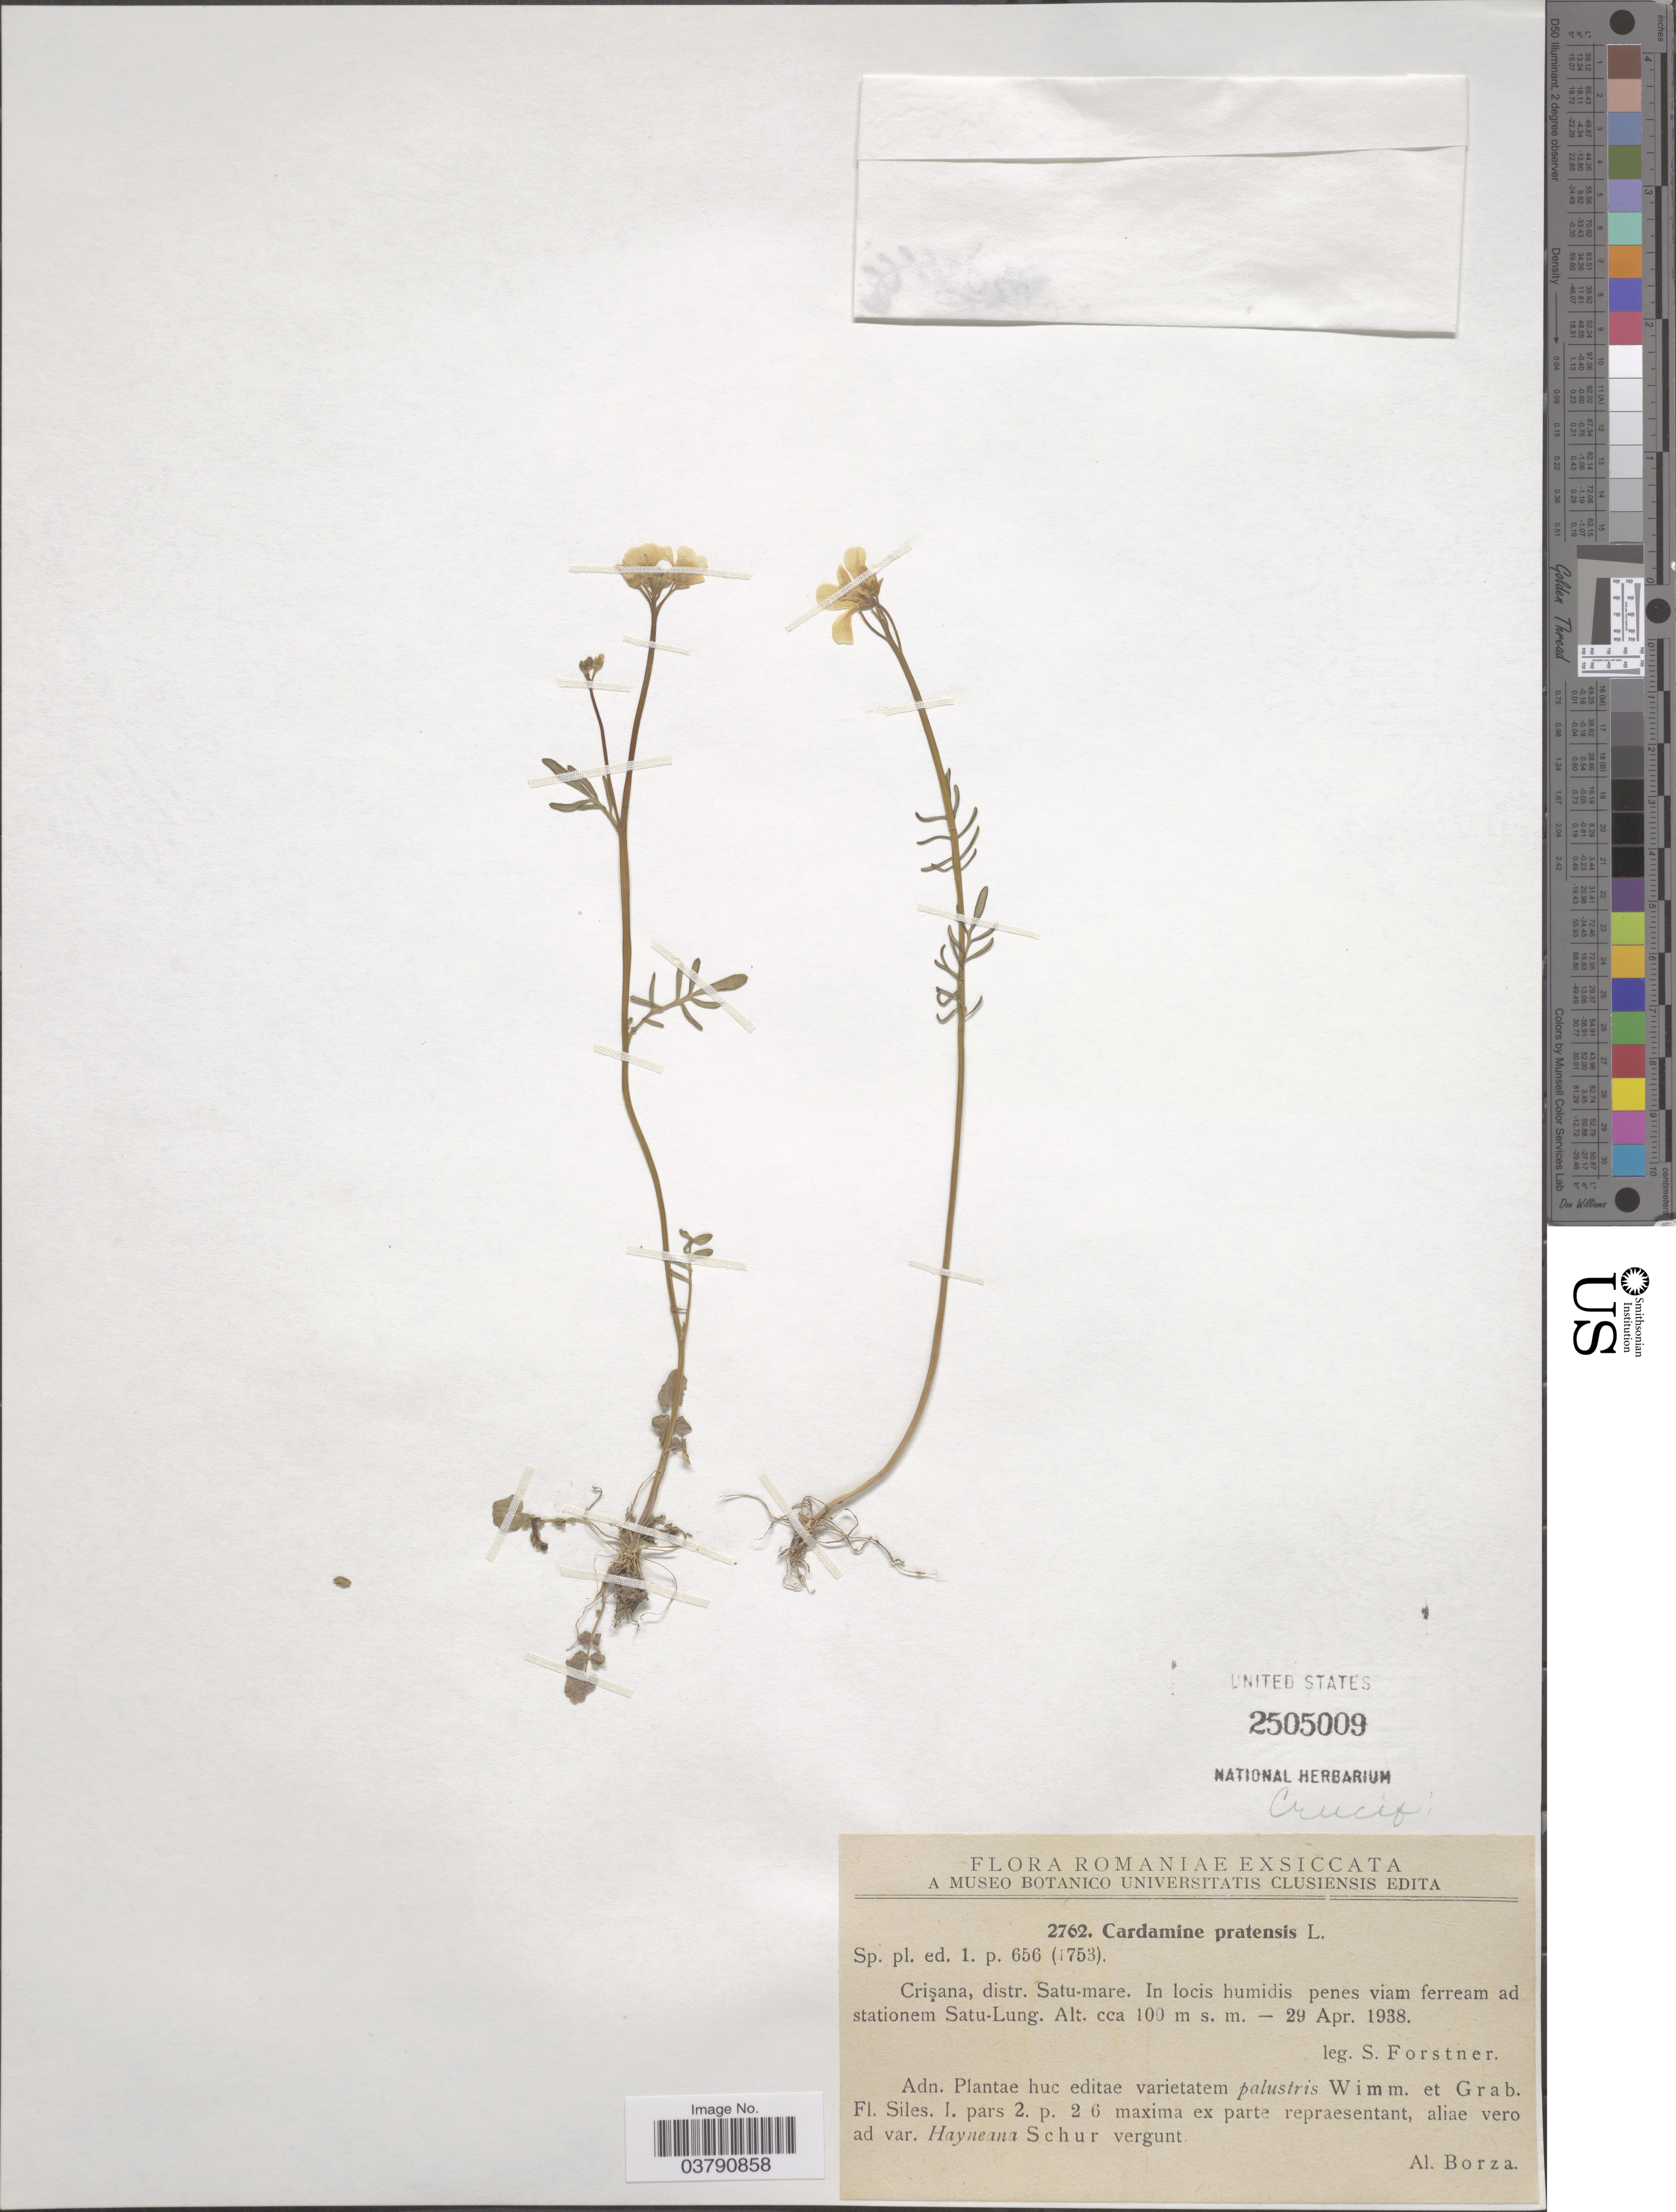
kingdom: Plantae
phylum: Tracheophyta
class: Magnoliopsida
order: Brassicales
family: Brassicaceae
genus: Cardamine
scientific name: Cardamine pratensis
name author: L.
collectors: S. Forstner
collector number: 2762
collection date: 1938-04-29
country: Romania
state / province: Satu Mare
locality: Crisana, distr. Satu-mare. In locis humidis penes viam ferream ad stationem Satu- Lung.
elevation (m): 100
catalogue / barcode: US 2505009